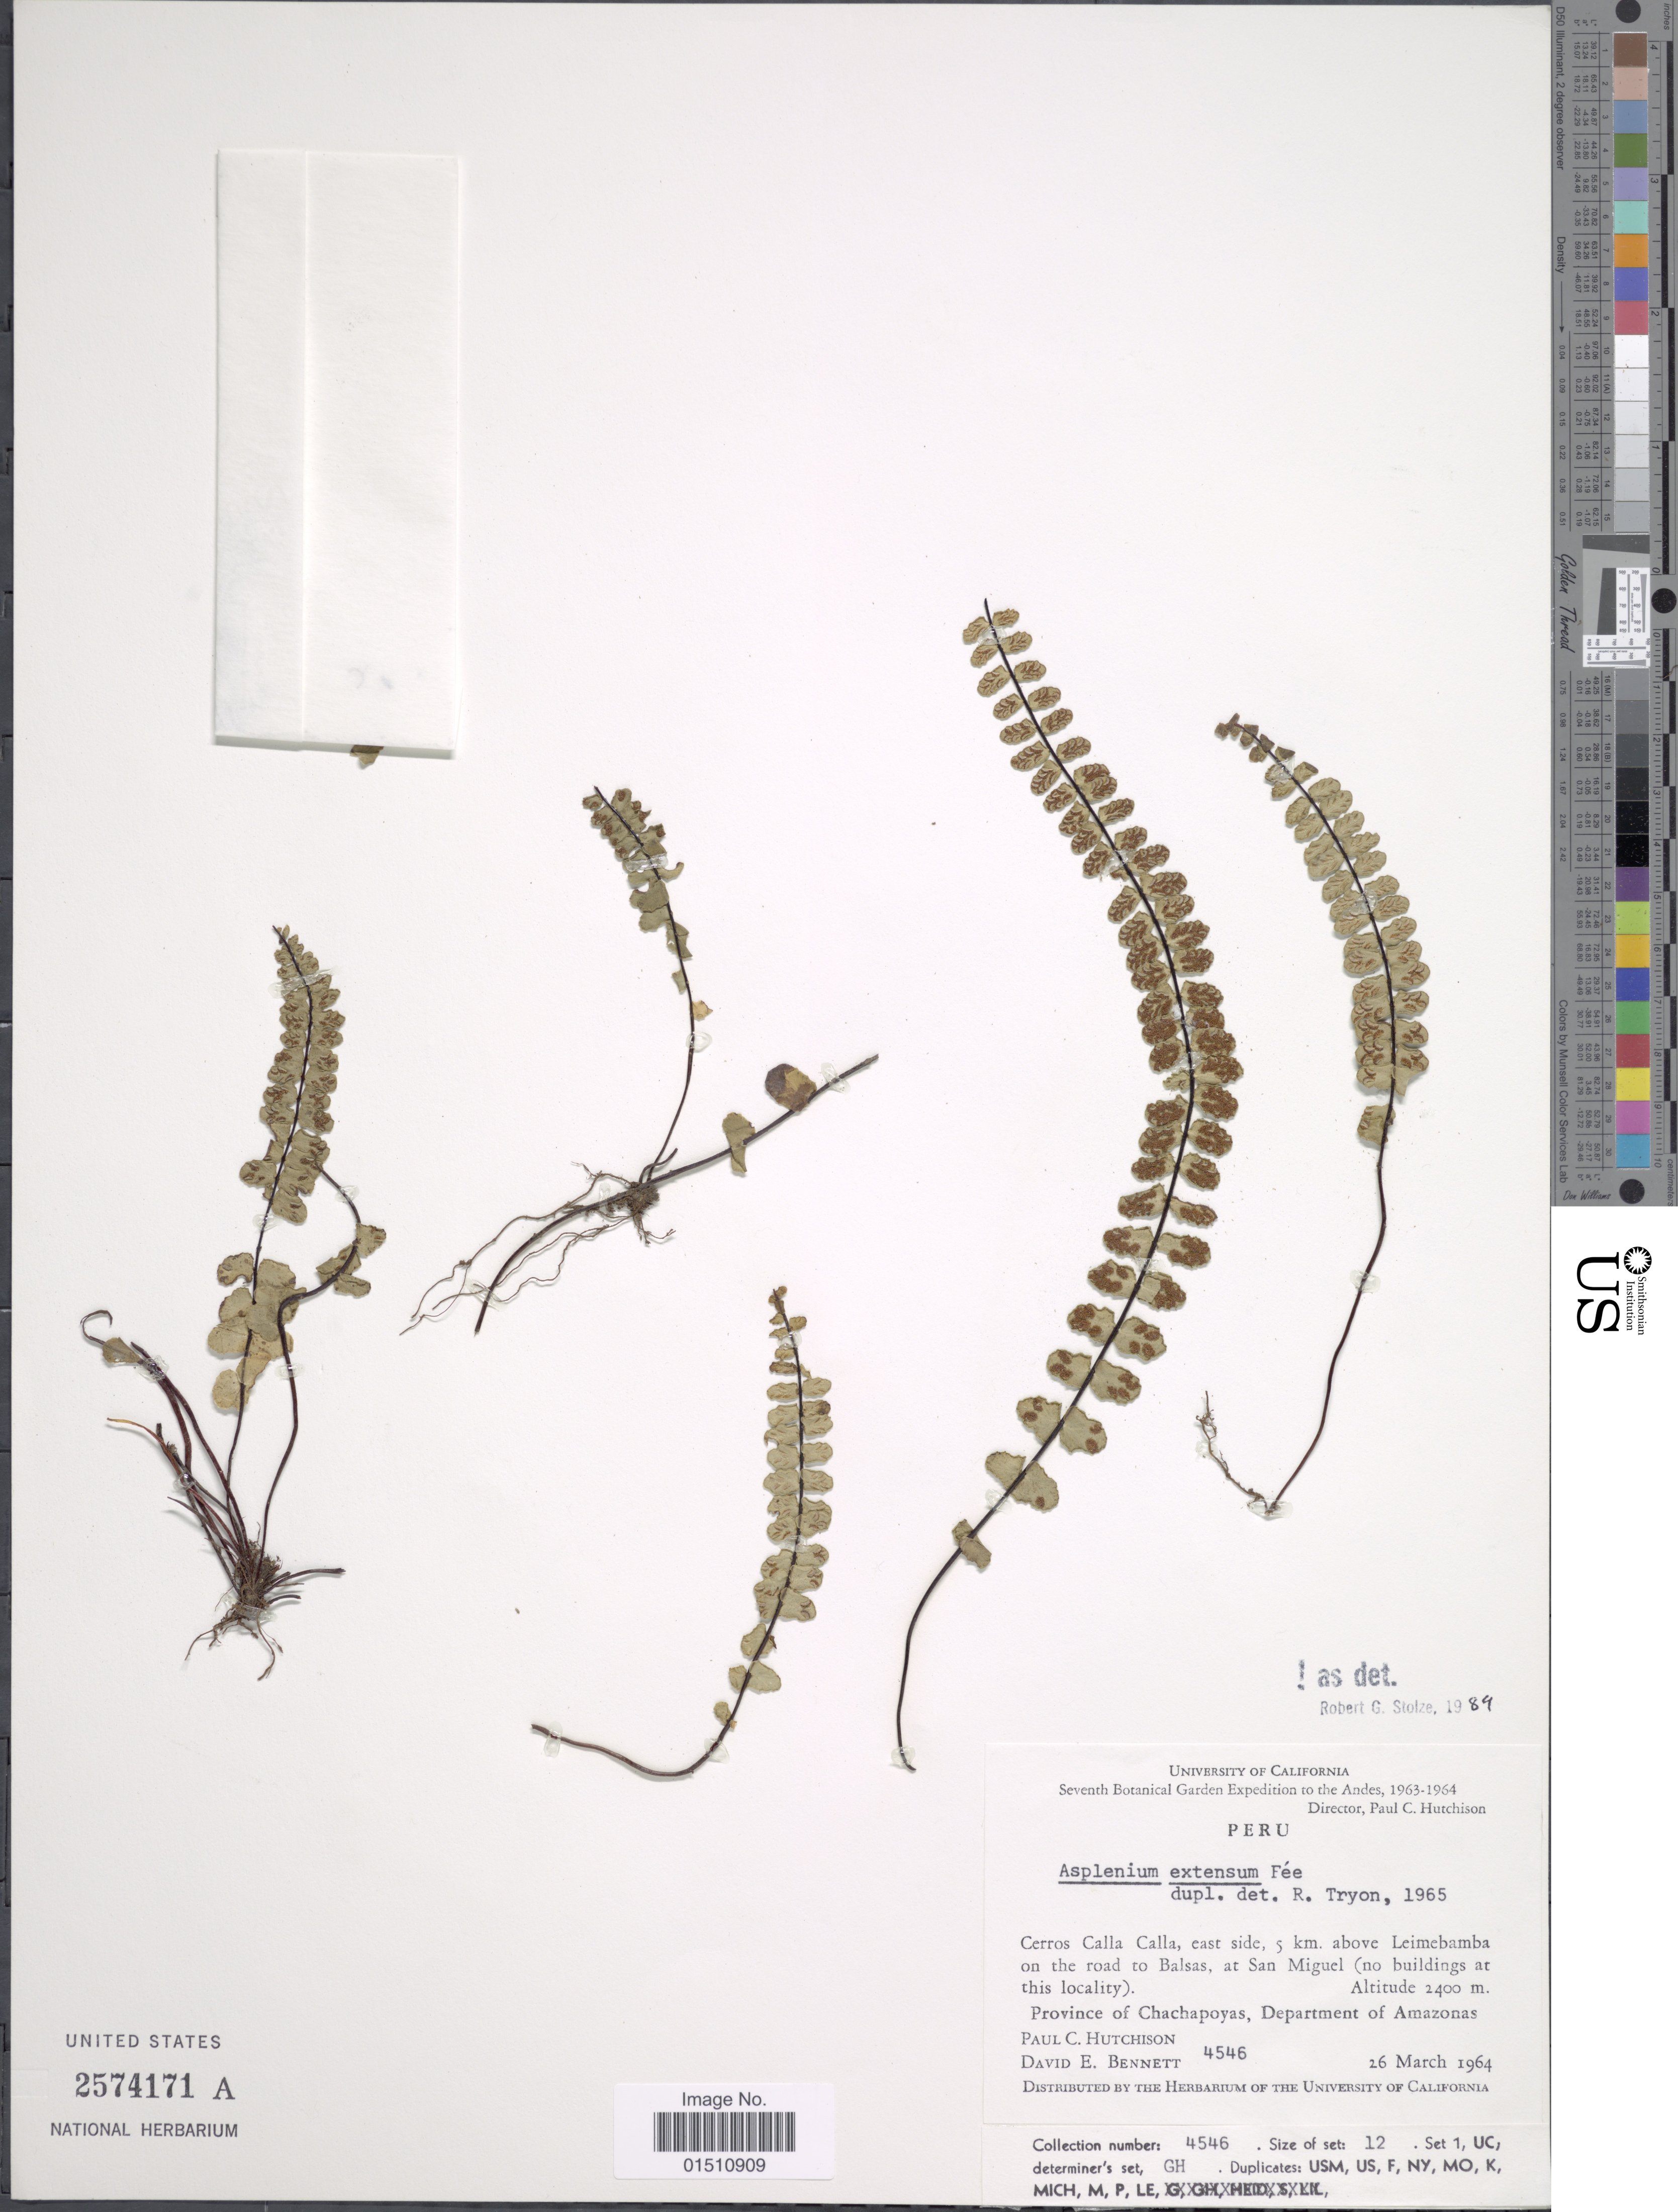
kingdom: Plantae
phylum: Tracheophyta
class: Polypodiopsida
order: Polypodiales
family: Aspleniaceae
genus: Asplenium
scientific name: Asplenium extensum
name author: Fée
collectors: P. C. Hutchison & D. E. Bennett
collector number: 4546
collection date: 1964-03-26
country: Peru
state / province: Amazonas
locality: Peru, Cerros Calla Calla, east side, 5 km. above Leimebamba on the road to Balsas, at San Miguel (no buildings at this locality), Province of Chachapoyas, Department of Amazonas.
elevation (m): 2400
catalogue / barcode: US 2574171A